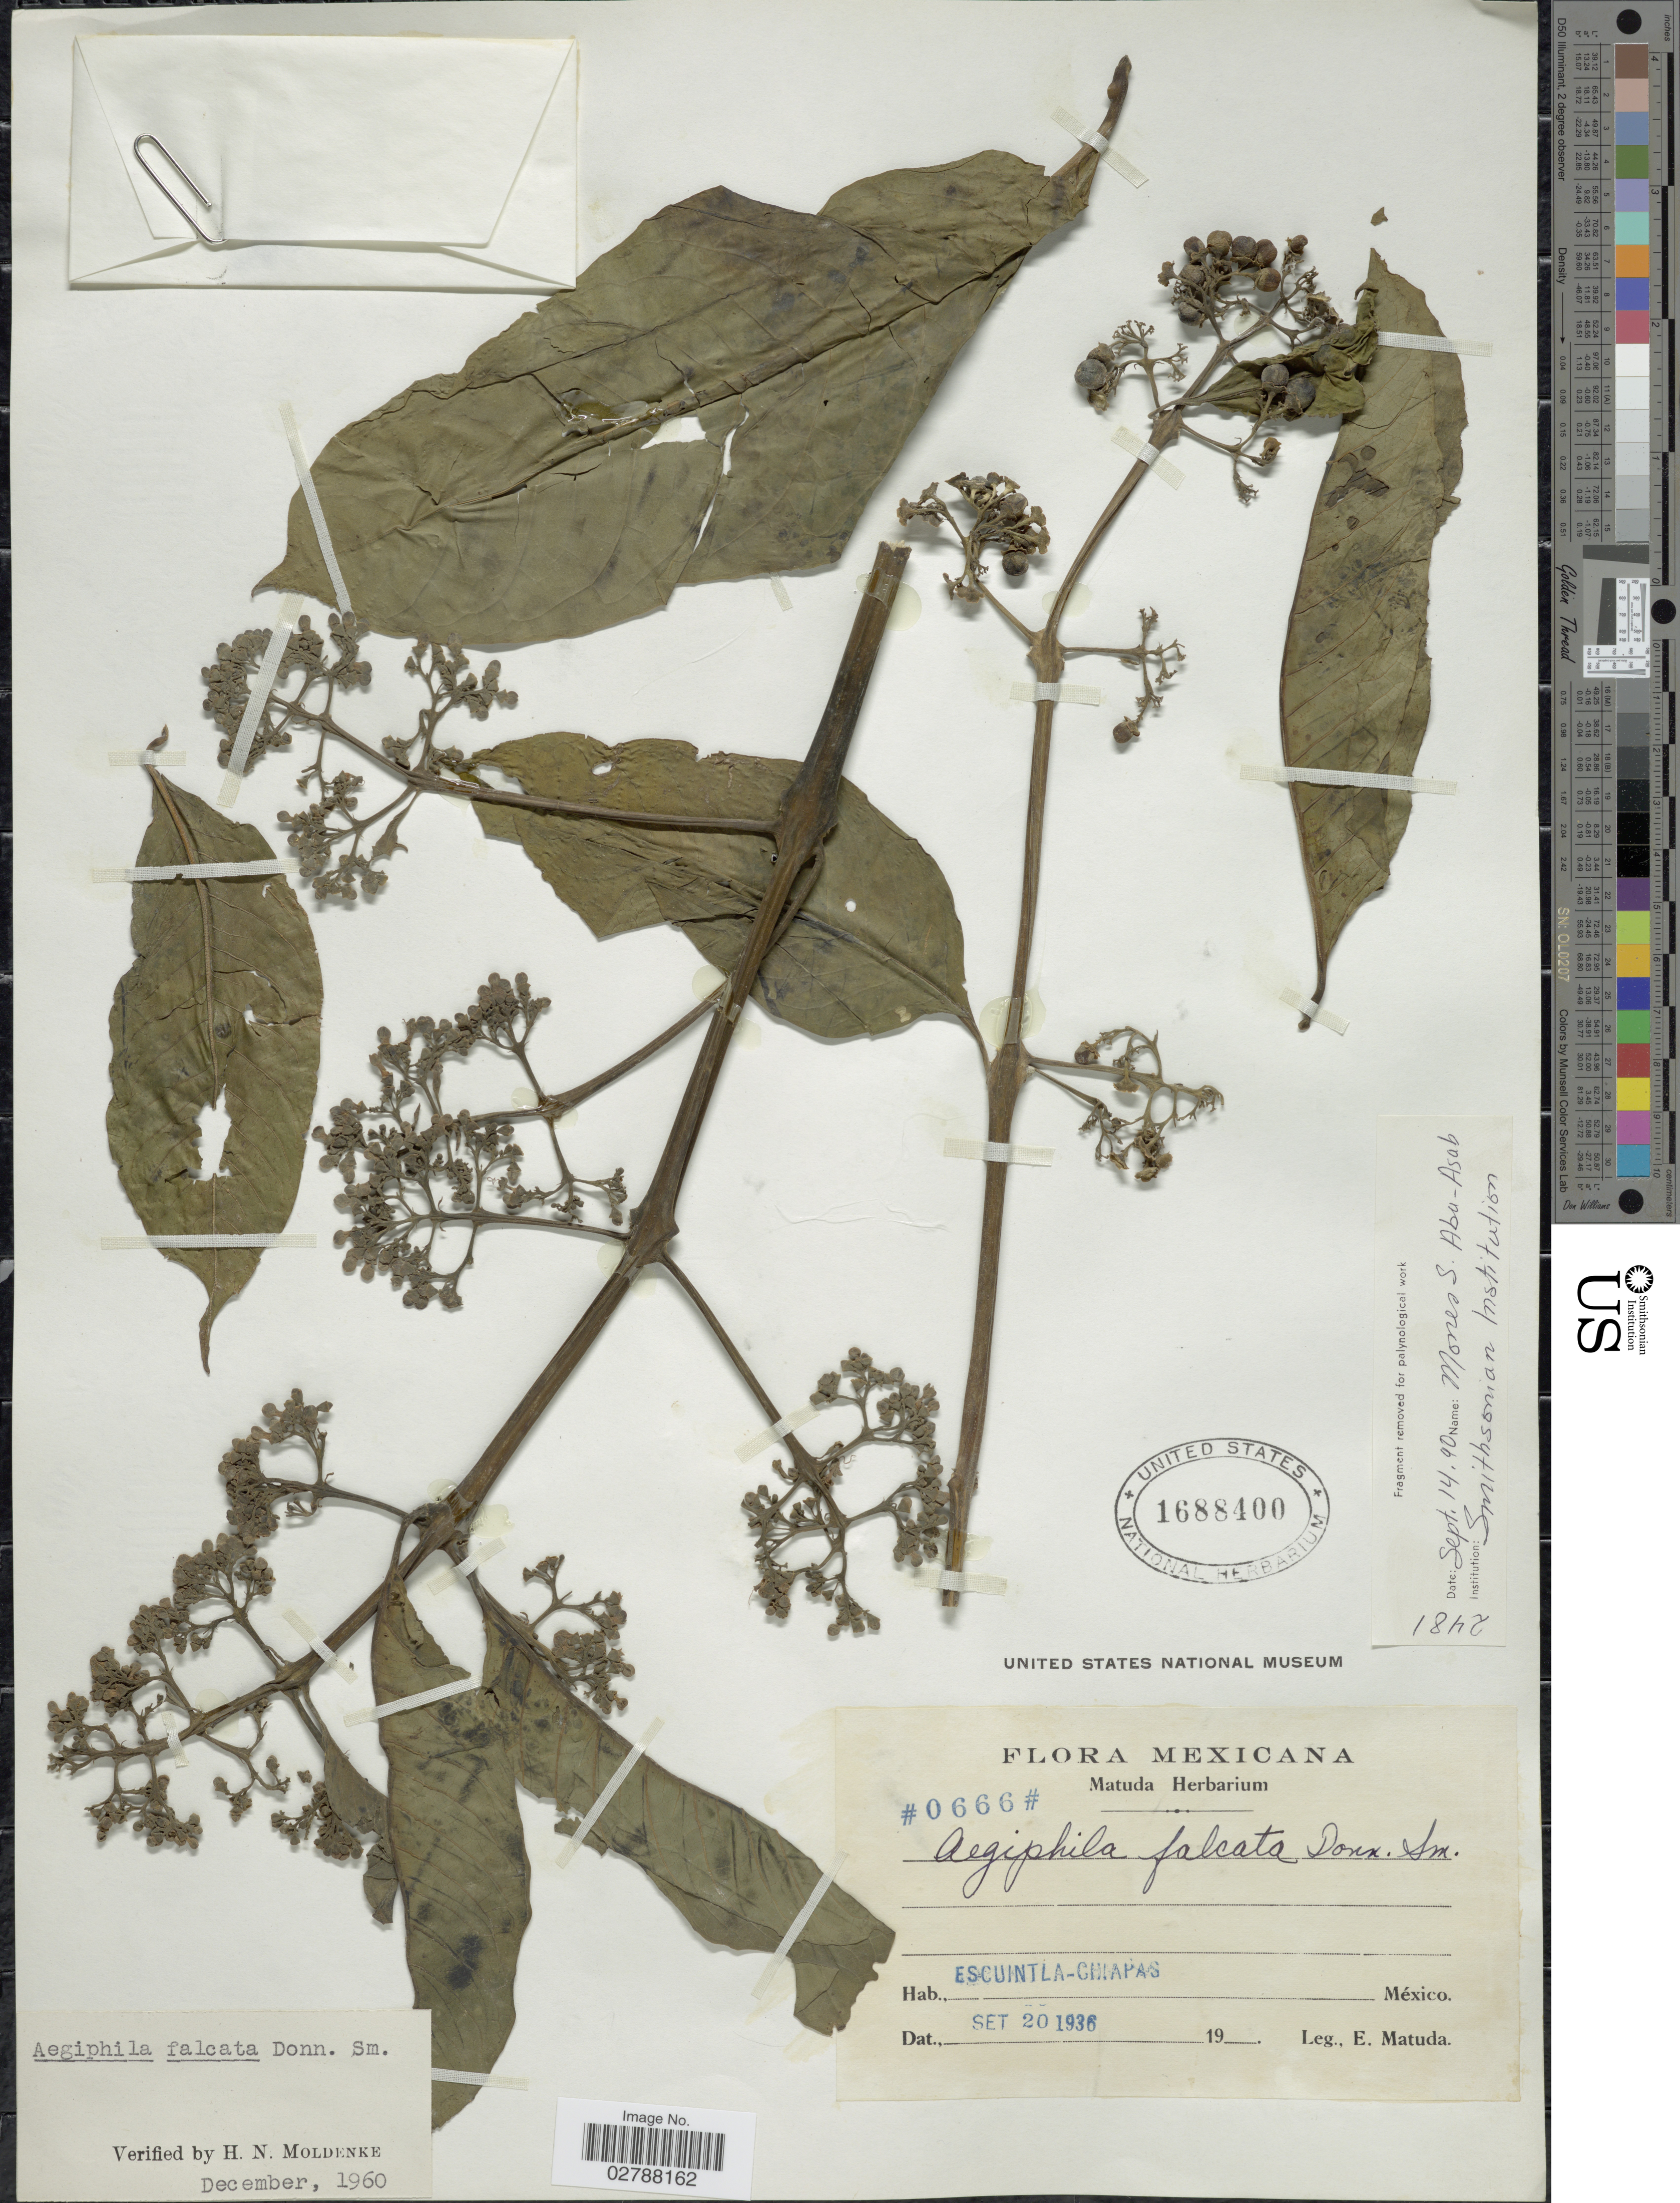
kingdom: Plantae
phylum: Tracheophyta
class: Magnoliopsida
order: Lamiales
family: Lamiaceae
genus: Aegiphila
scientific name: Aegiphila falcata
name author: Donn. Sm.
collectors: E. Matuda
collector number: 0666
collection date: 1936-09-20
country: Mexico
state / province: Chiapas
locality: Escuintla-Chiapas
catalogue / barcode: US 1688400